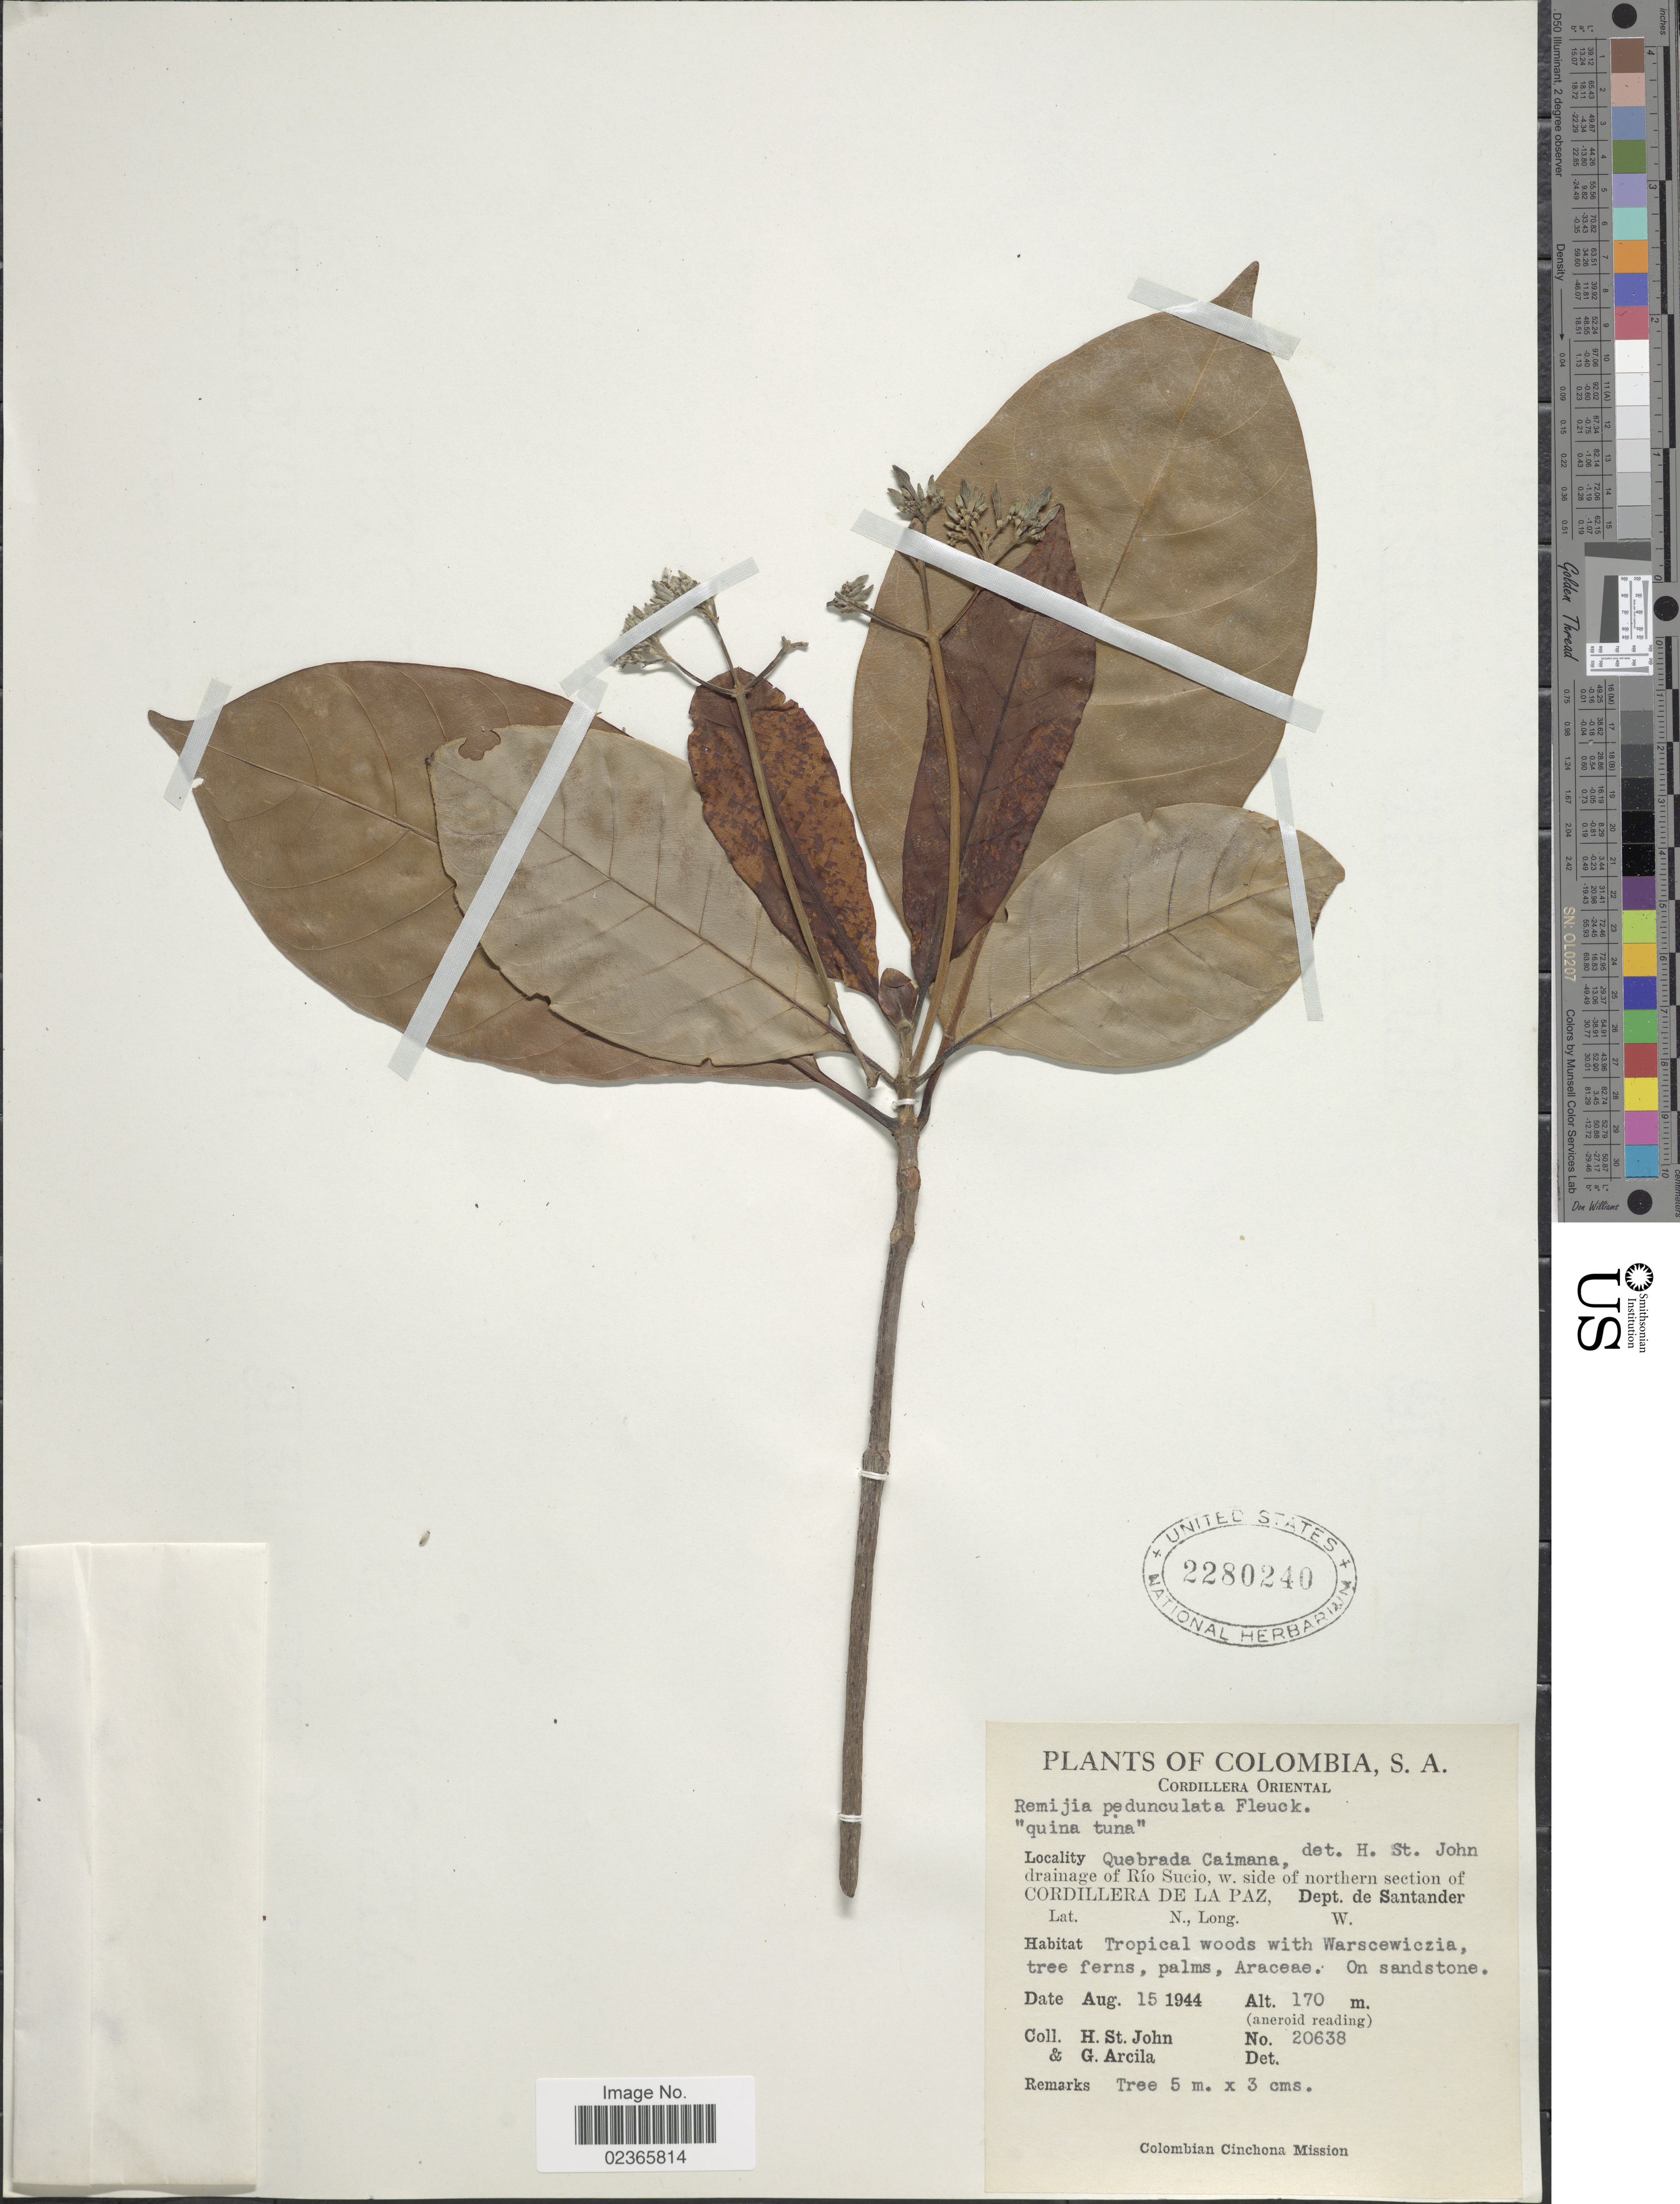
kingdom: Plantae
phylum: Tracheophyta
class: Magnoliopsida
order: Gentianales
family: Rubiaceae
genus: Remijia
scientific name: Remijia pedunculata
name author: (H. Karst.) Fluck.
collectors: H. St. John & G. Arcila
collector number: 20638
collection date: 1944-08-15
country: Colombia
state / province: Santander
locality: Cordillera Oriental, Quebrada Caimana, drainage of Rio Sucio, w. side of northern section of Cordillera de La Paz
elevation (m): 170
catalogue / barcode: US 2280240